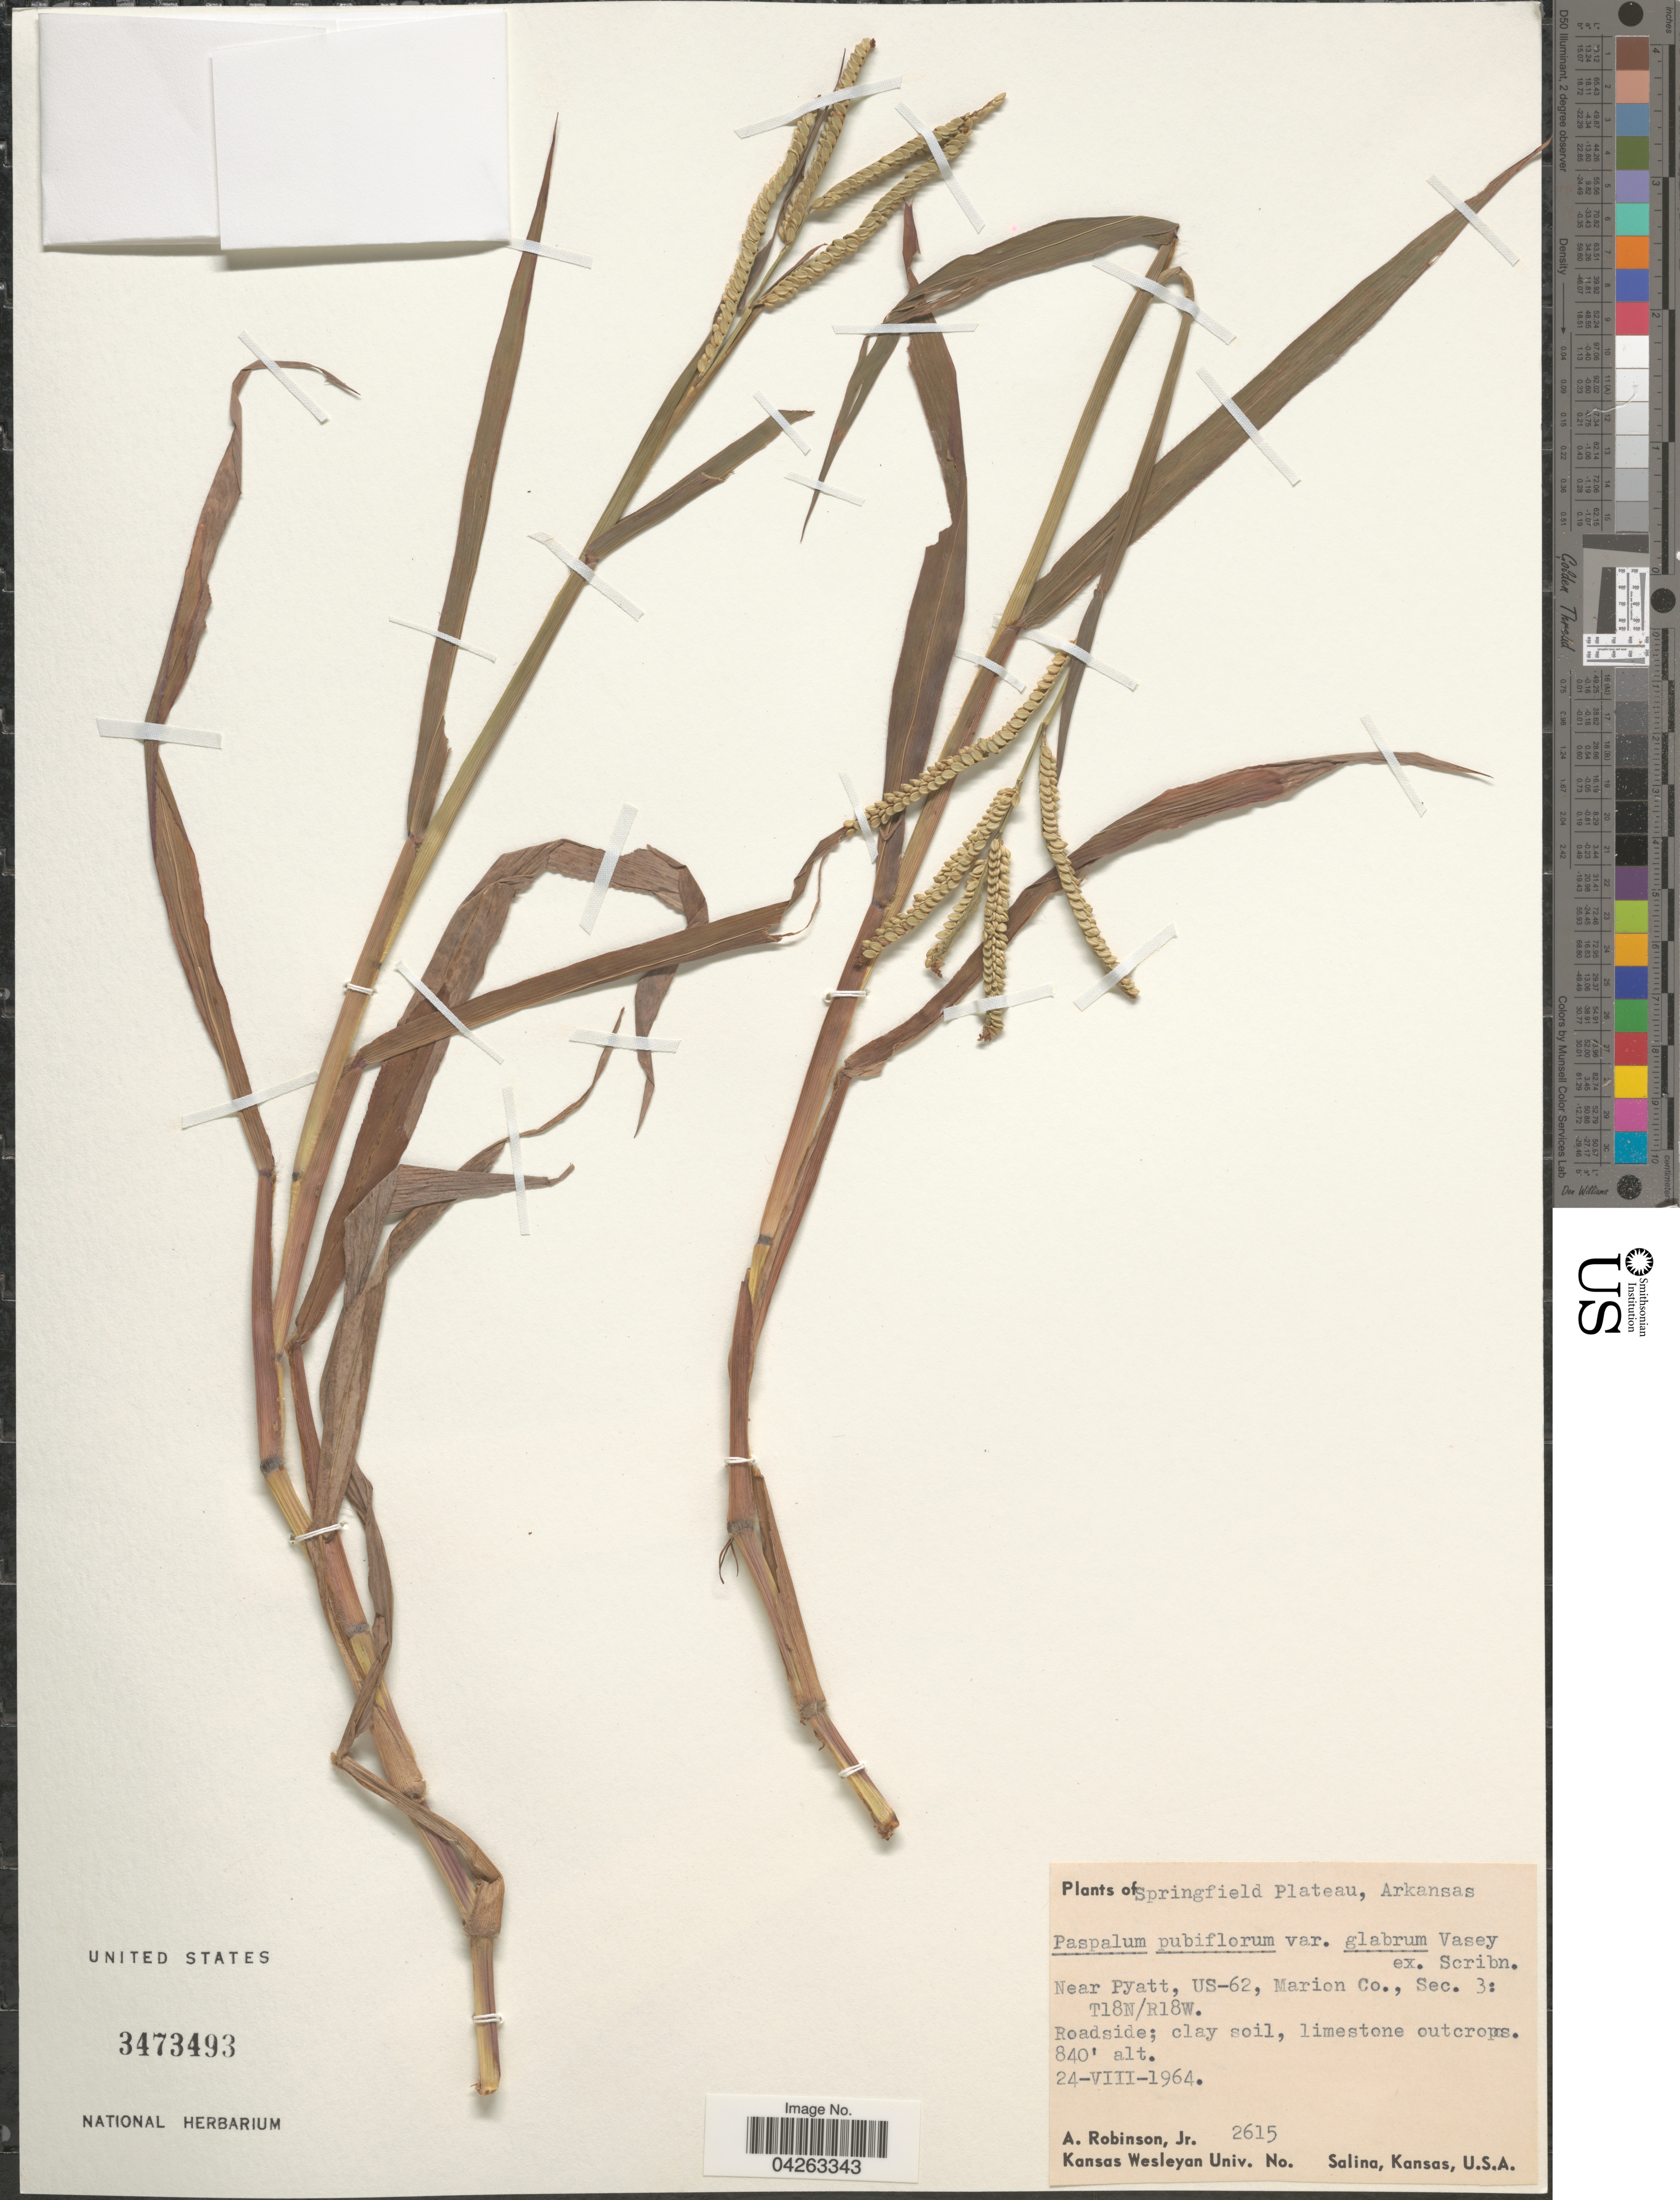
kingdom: Plantae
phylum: Tracheophyta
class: Liliopsida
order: Poales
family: Poaceae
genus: Paspalum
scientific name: Paspalum pubiflorum var. glabrum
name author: Vasey ex Scribn.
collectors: A. Robinson Jr.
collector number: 2615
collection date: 1964-08-24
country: United States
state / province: Arkansas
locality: Springfield Plateau. Near Pyatt, US-62, Marion Co., Sec. 3: T18N/R18W.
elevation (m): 256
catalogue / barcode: US 3473493